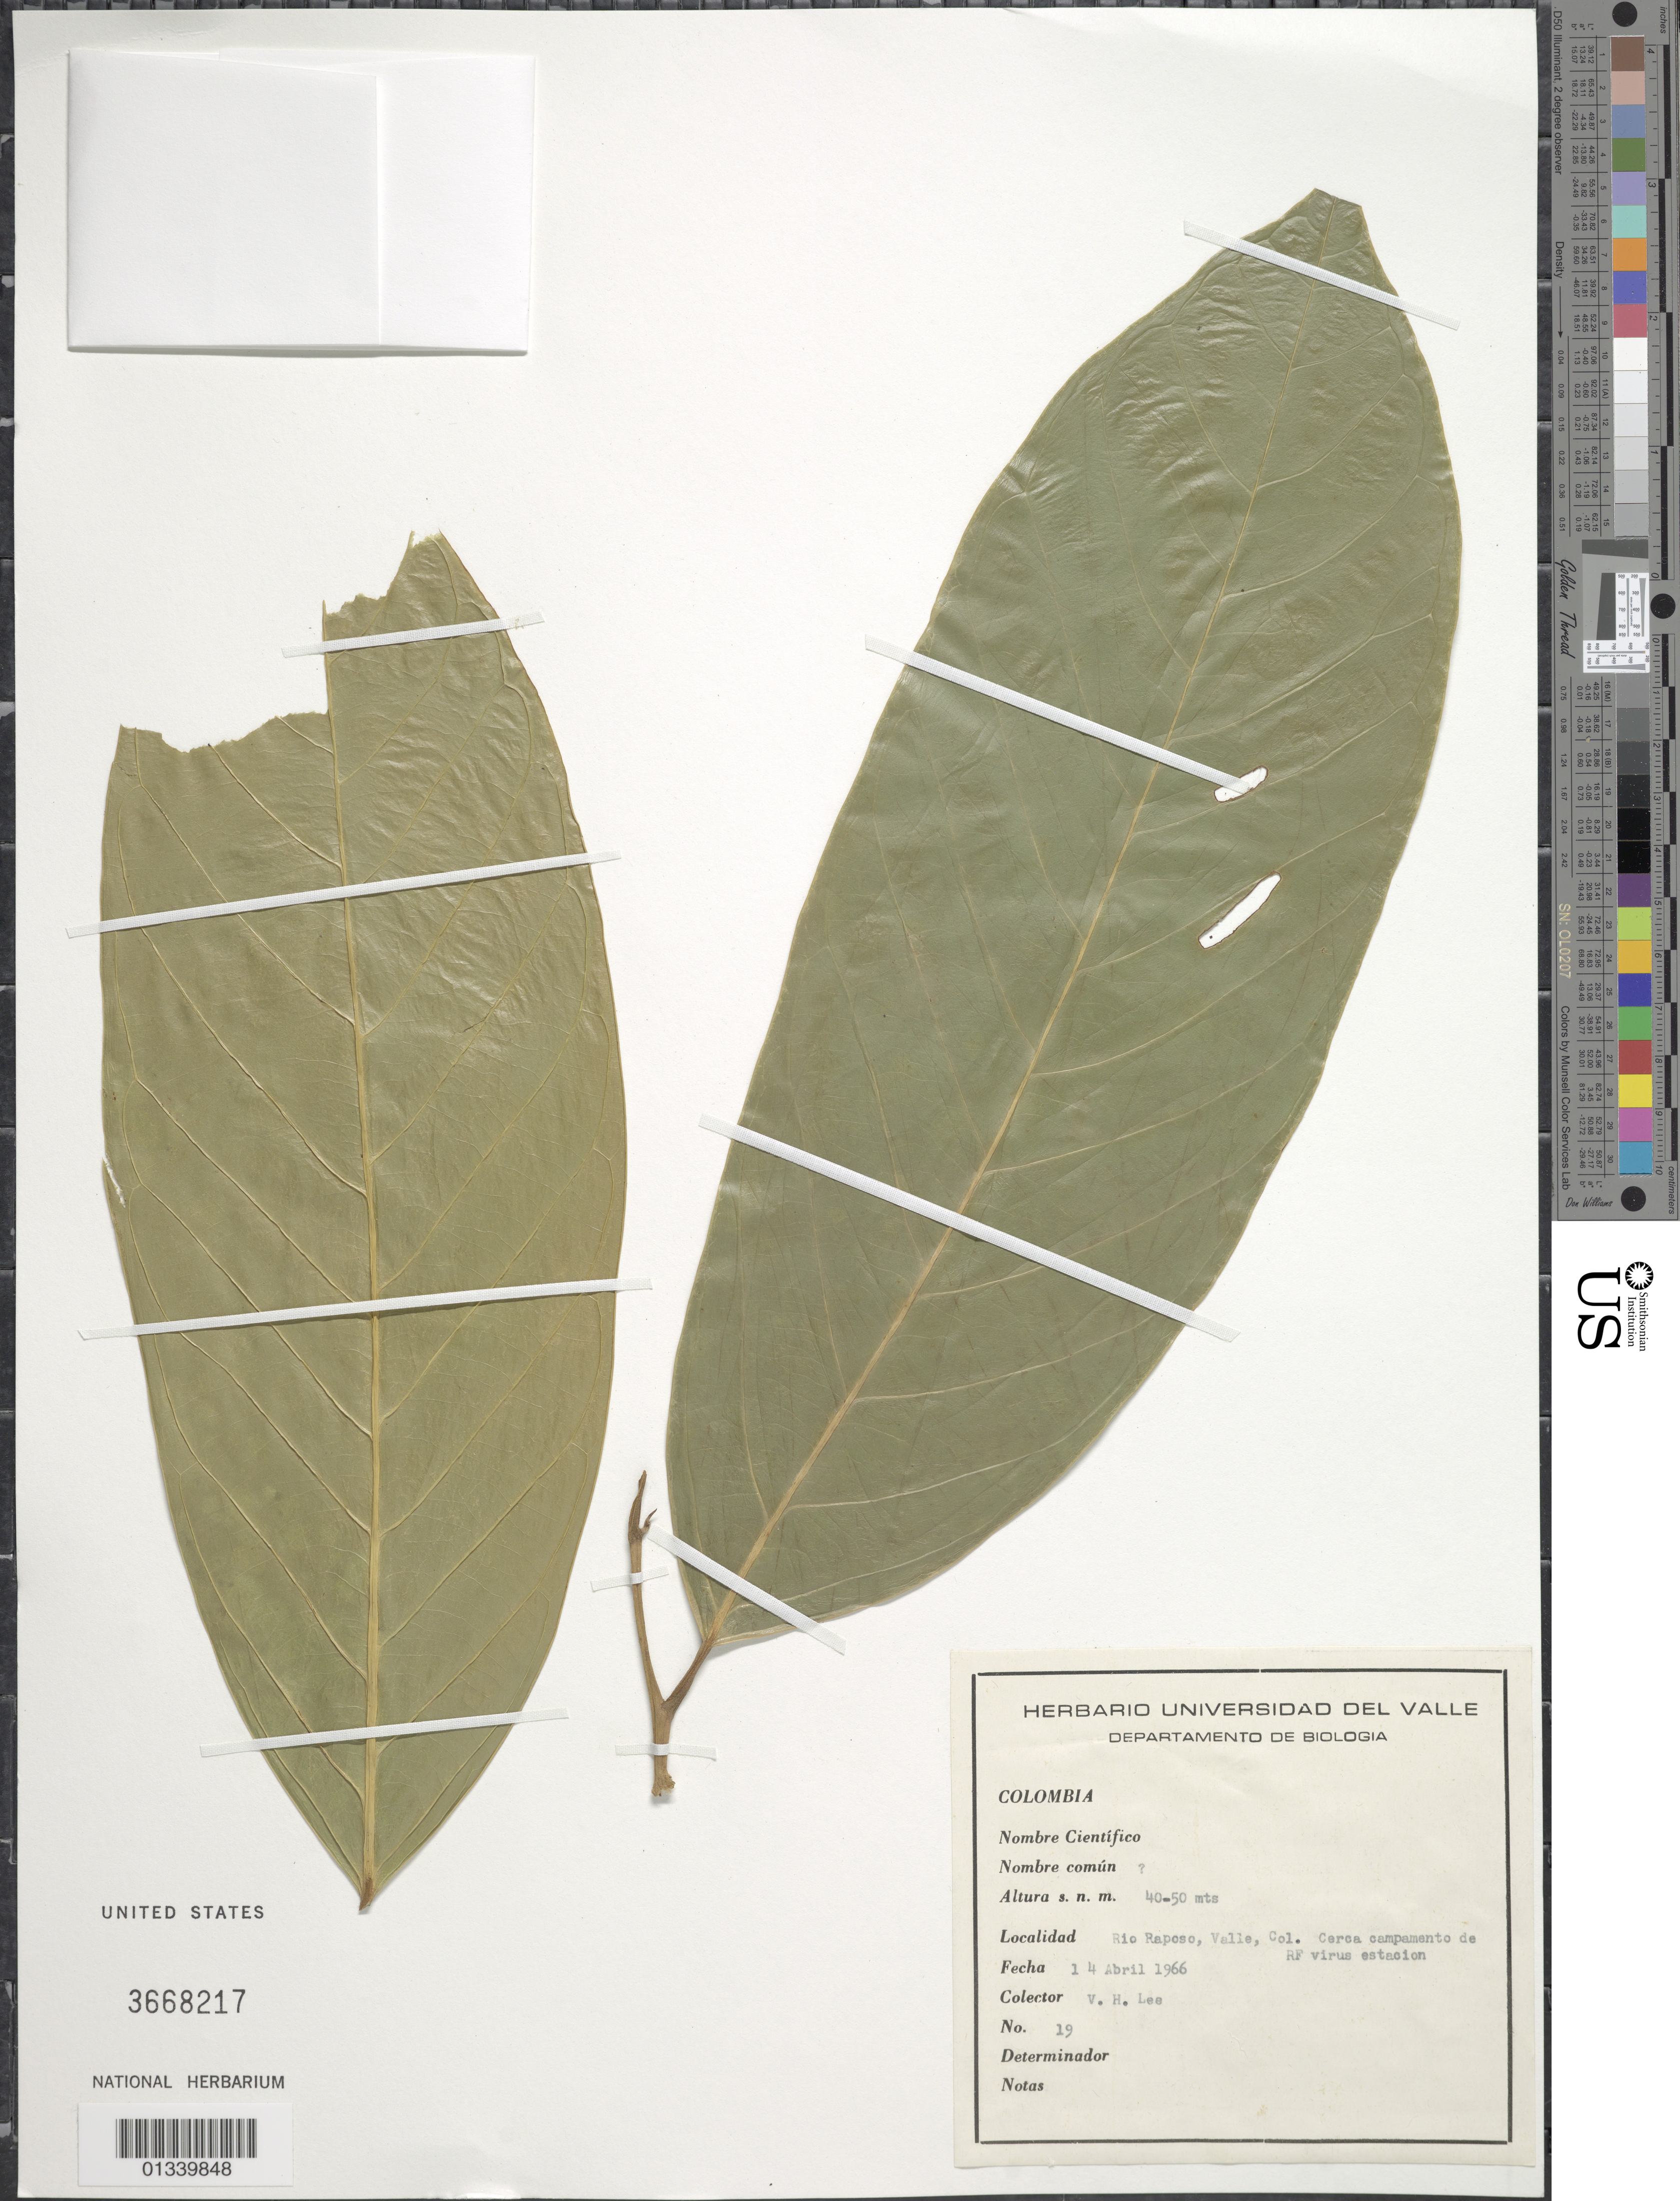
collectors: V. H. Lee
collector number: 19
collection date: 1966-04-14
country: Colombia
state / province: Valle del Cauca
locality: Rio Raposo. Cerca campamento de RF virus estacion.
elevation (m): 40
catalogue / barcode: US 3668217